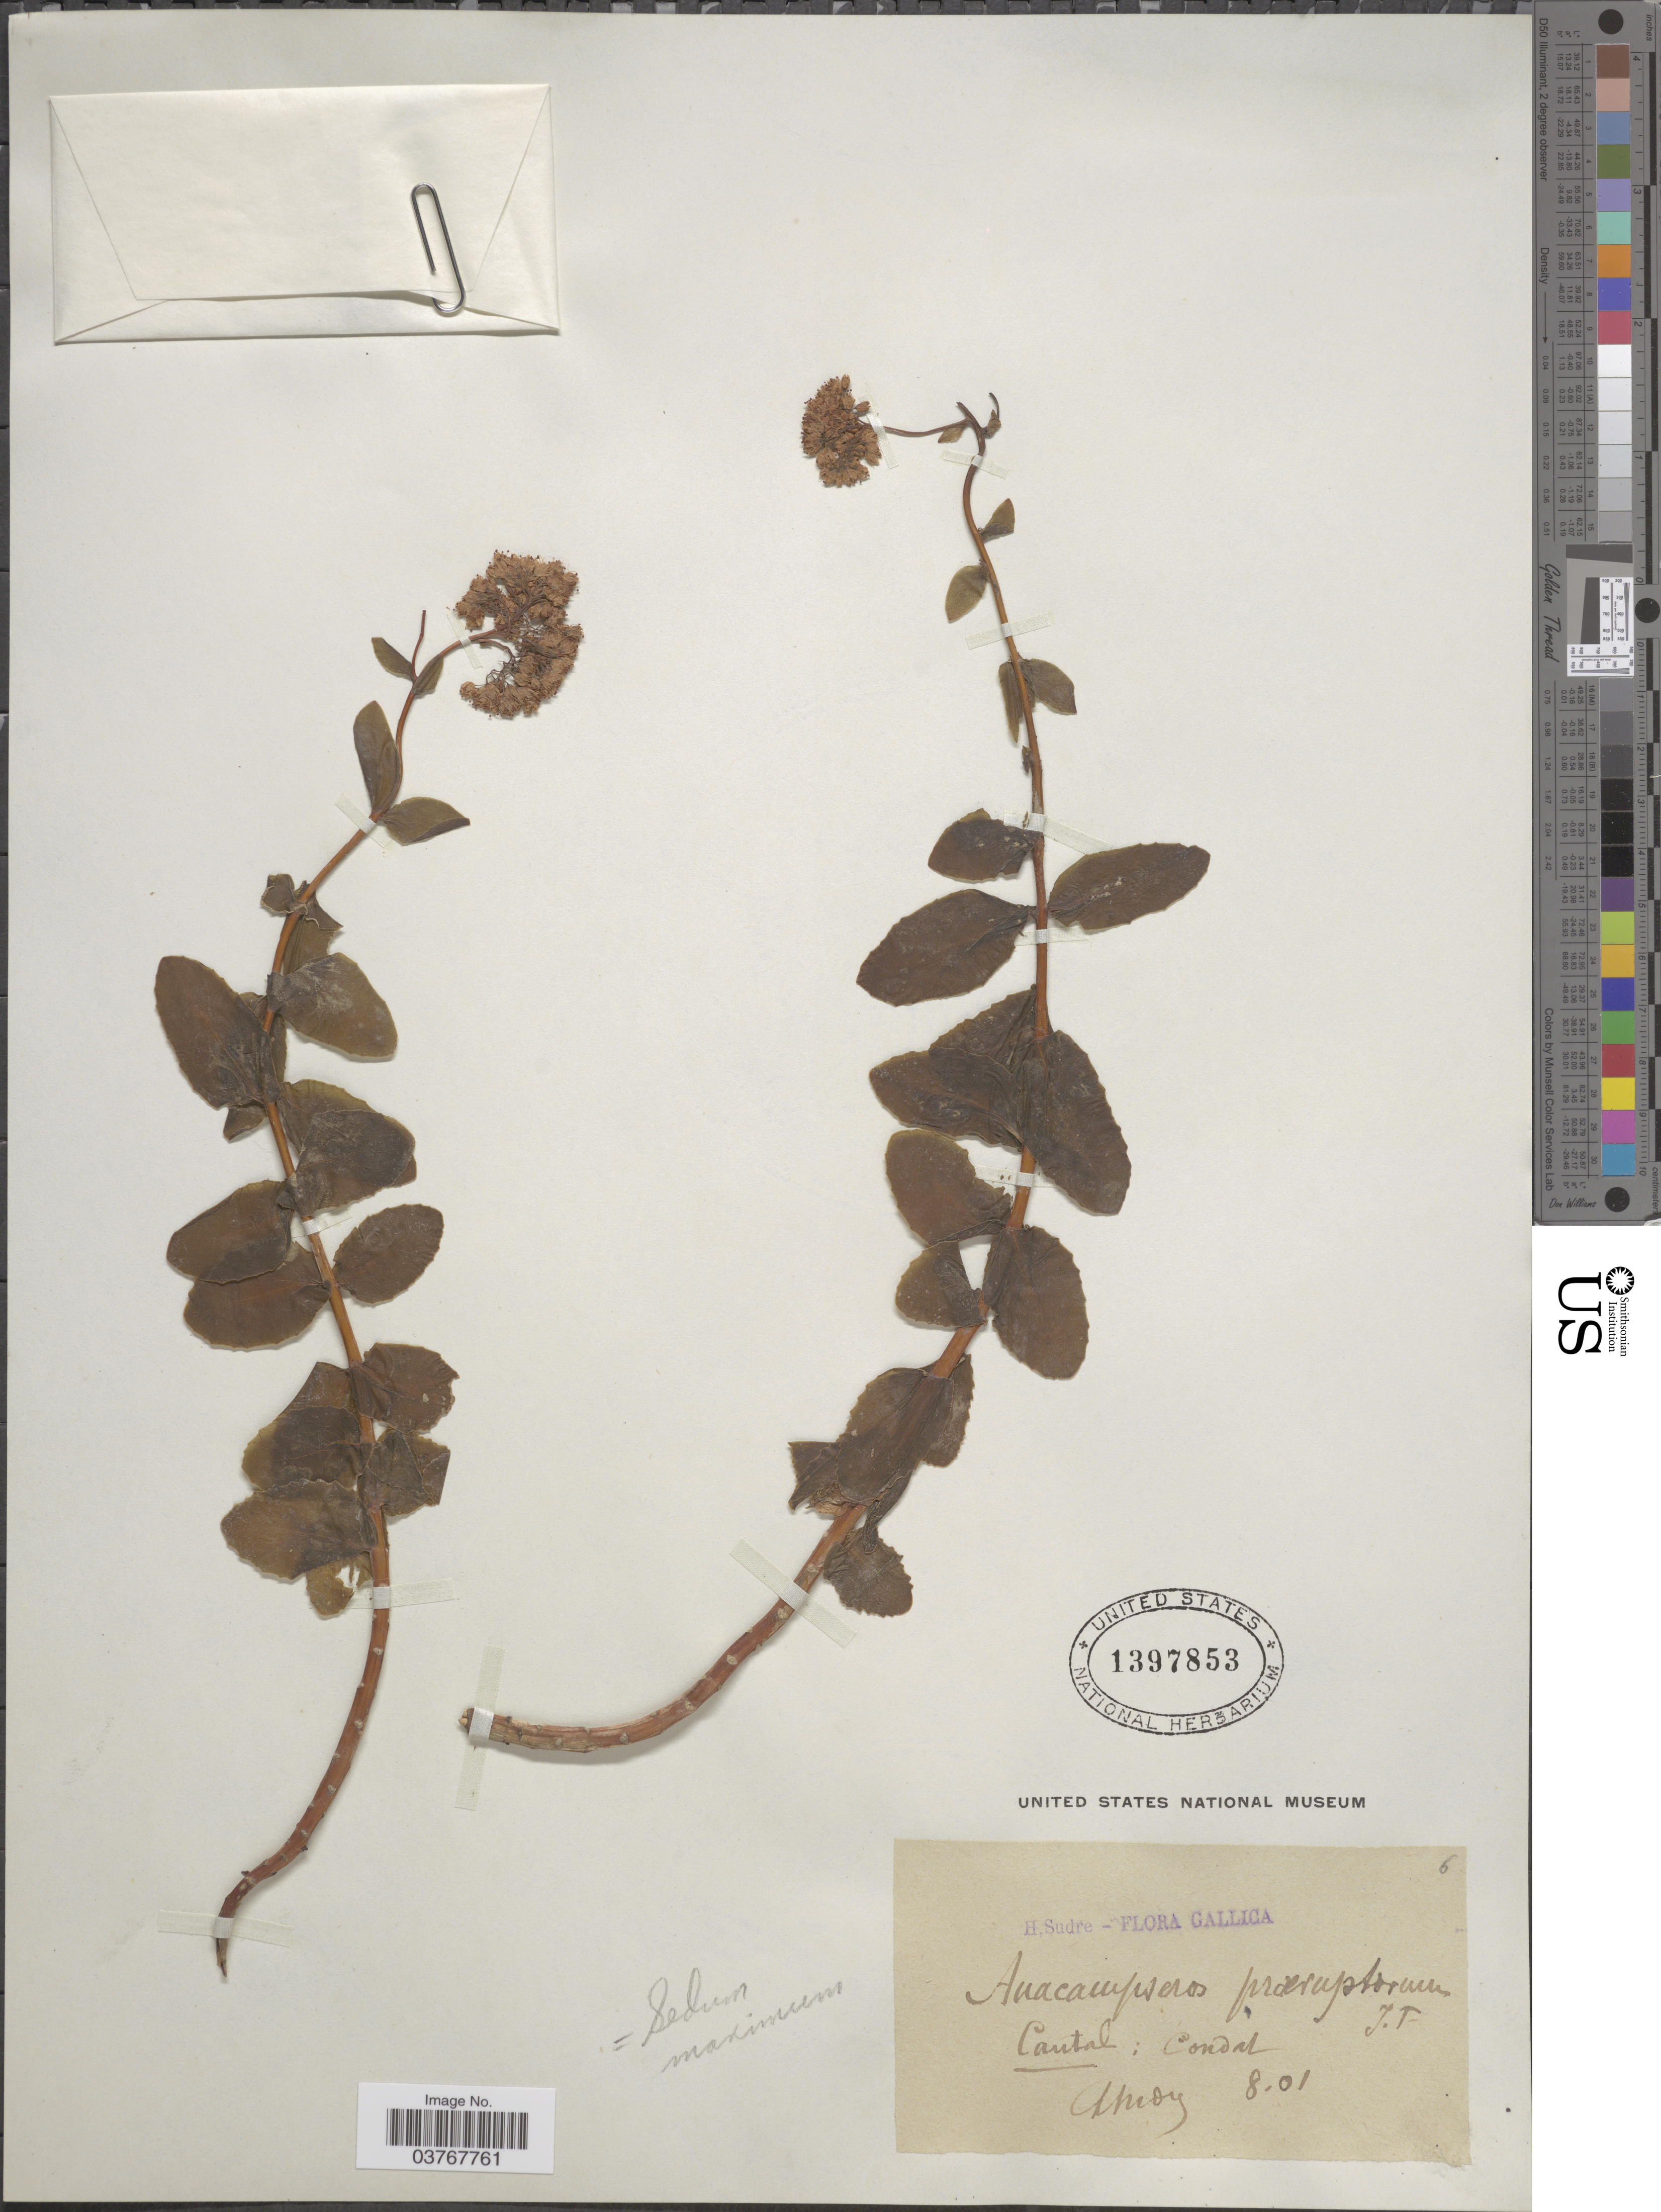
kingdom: Plantae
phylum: Tracheophyta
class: Magnoliopsida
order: Saxifragales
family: Crassulaceae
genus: Hylotelephium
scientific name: Hylotelephium maximum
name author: (L.) Holub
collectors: H. Sudre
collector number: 6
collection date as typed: Transcribed d/m/y: /8/1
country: France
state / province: Auvergne-Rhône-Alpes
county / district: Cantal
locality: Gallica. Cantal: Condal. [interpreted]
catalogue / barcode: US 1397853